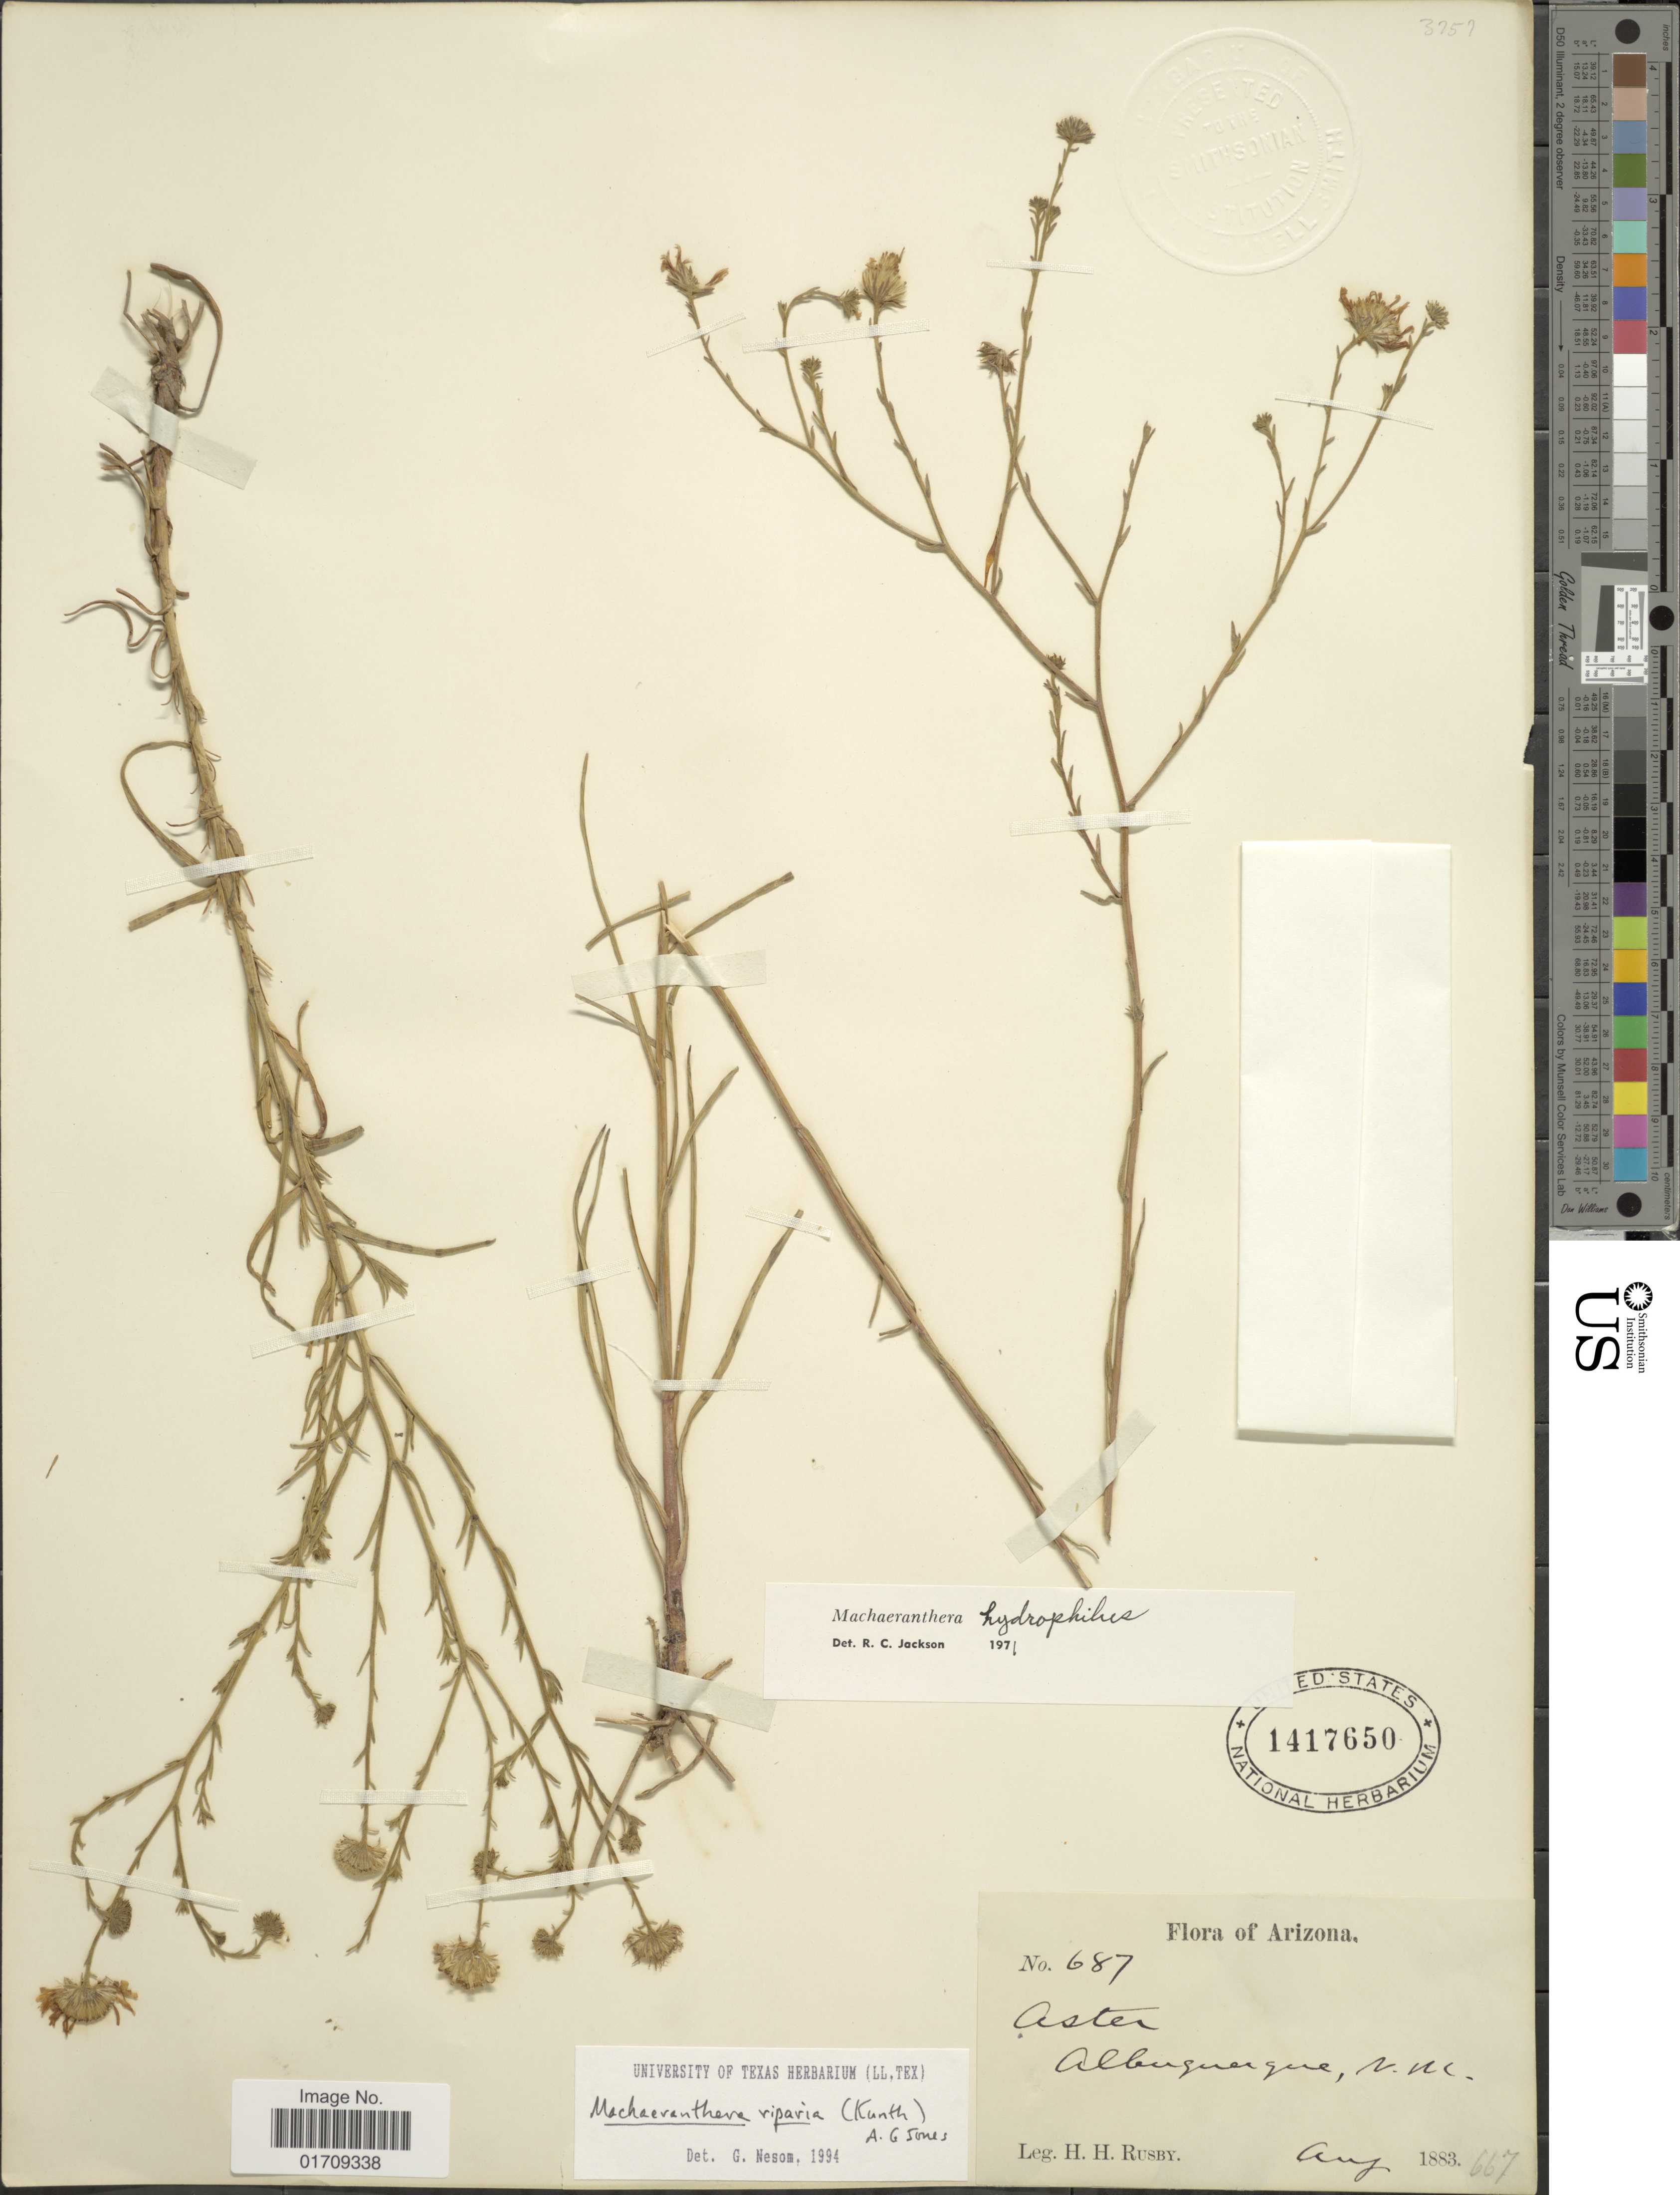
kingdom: Plantae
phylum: Tracheophyta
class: Magnoliopsida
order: Asterales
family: Asteraceae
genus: Machaeranthera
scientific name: Machaeranthera riparia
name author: (Kunth) A.G. Jones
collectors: H. H. Rusby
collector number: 687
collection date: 1883-08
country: United States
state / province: Arizona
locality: Albuquerque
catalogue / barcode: US 1417650